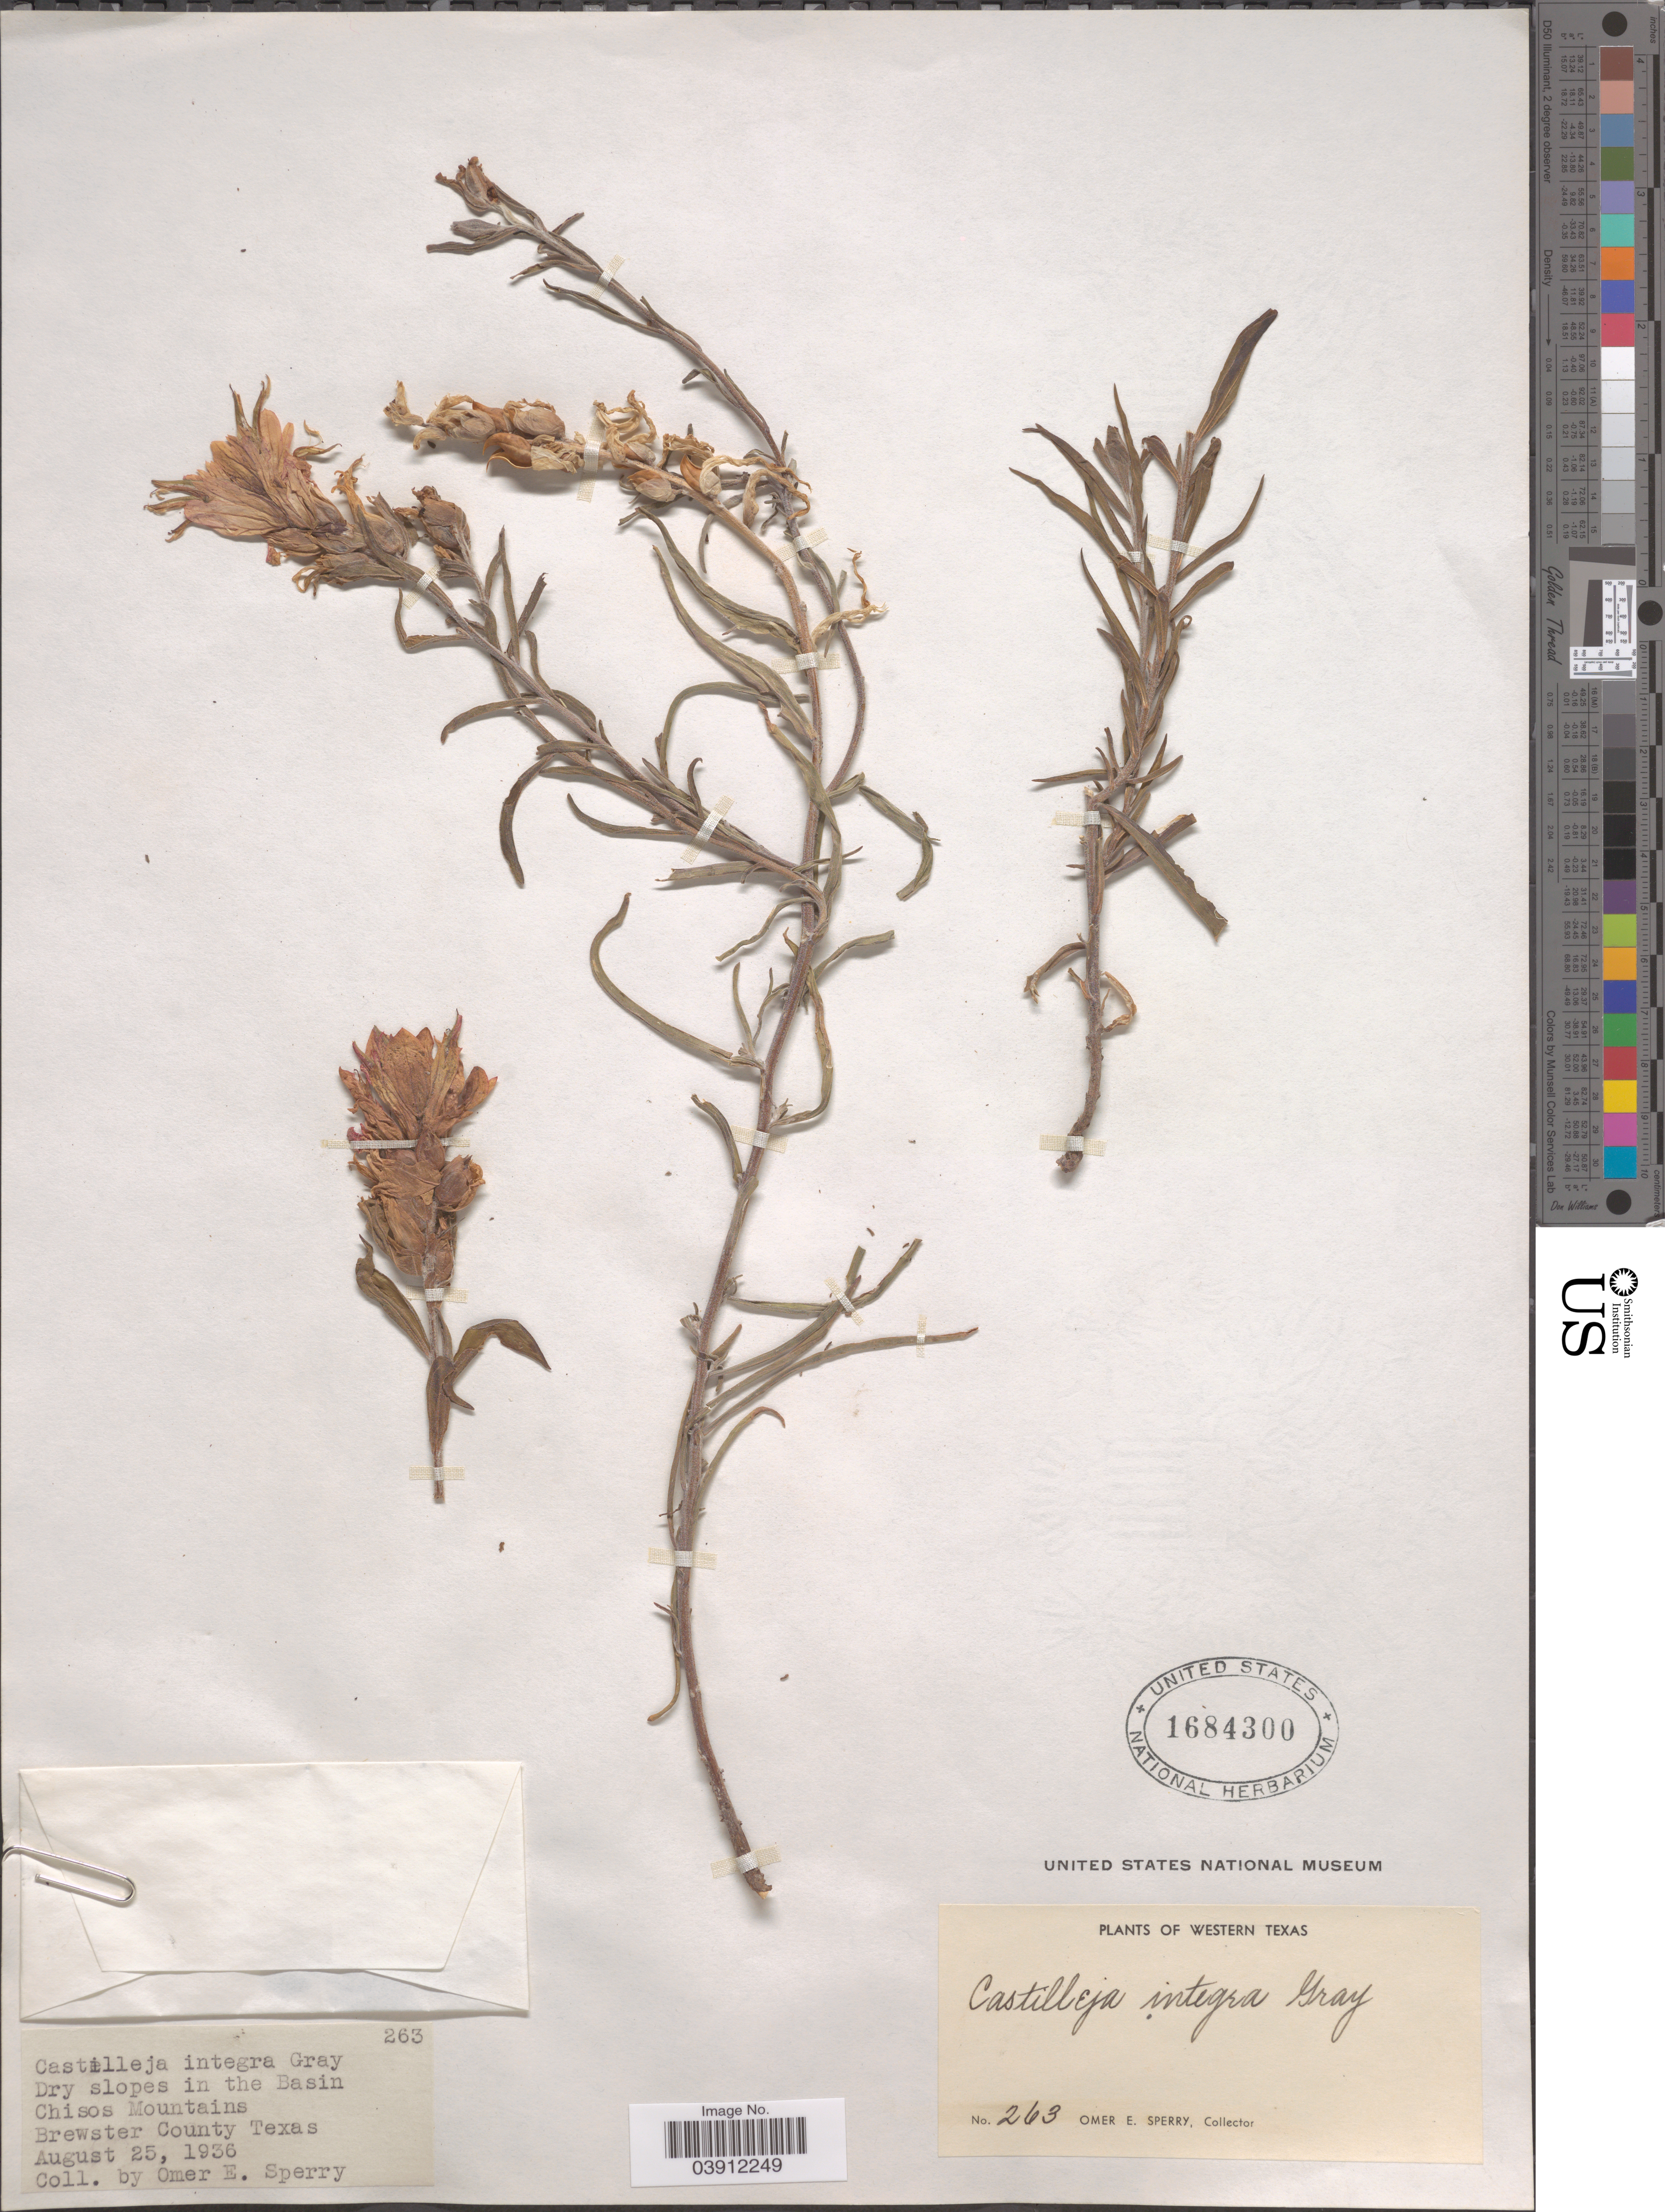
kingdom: Plantae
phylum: Tracheophyta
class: Magnoliopsida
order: Lamiales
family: Orobanchaceae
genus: Castilleja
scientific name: Castilleja integra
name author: A. Gray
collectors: O. E. Sperry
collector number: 263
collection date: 1936-08-25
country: United States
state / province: Texas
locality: Western Texas. Dry slopes in the Basin Chisos Mountains. Brewster County.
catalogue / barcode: US 1684300